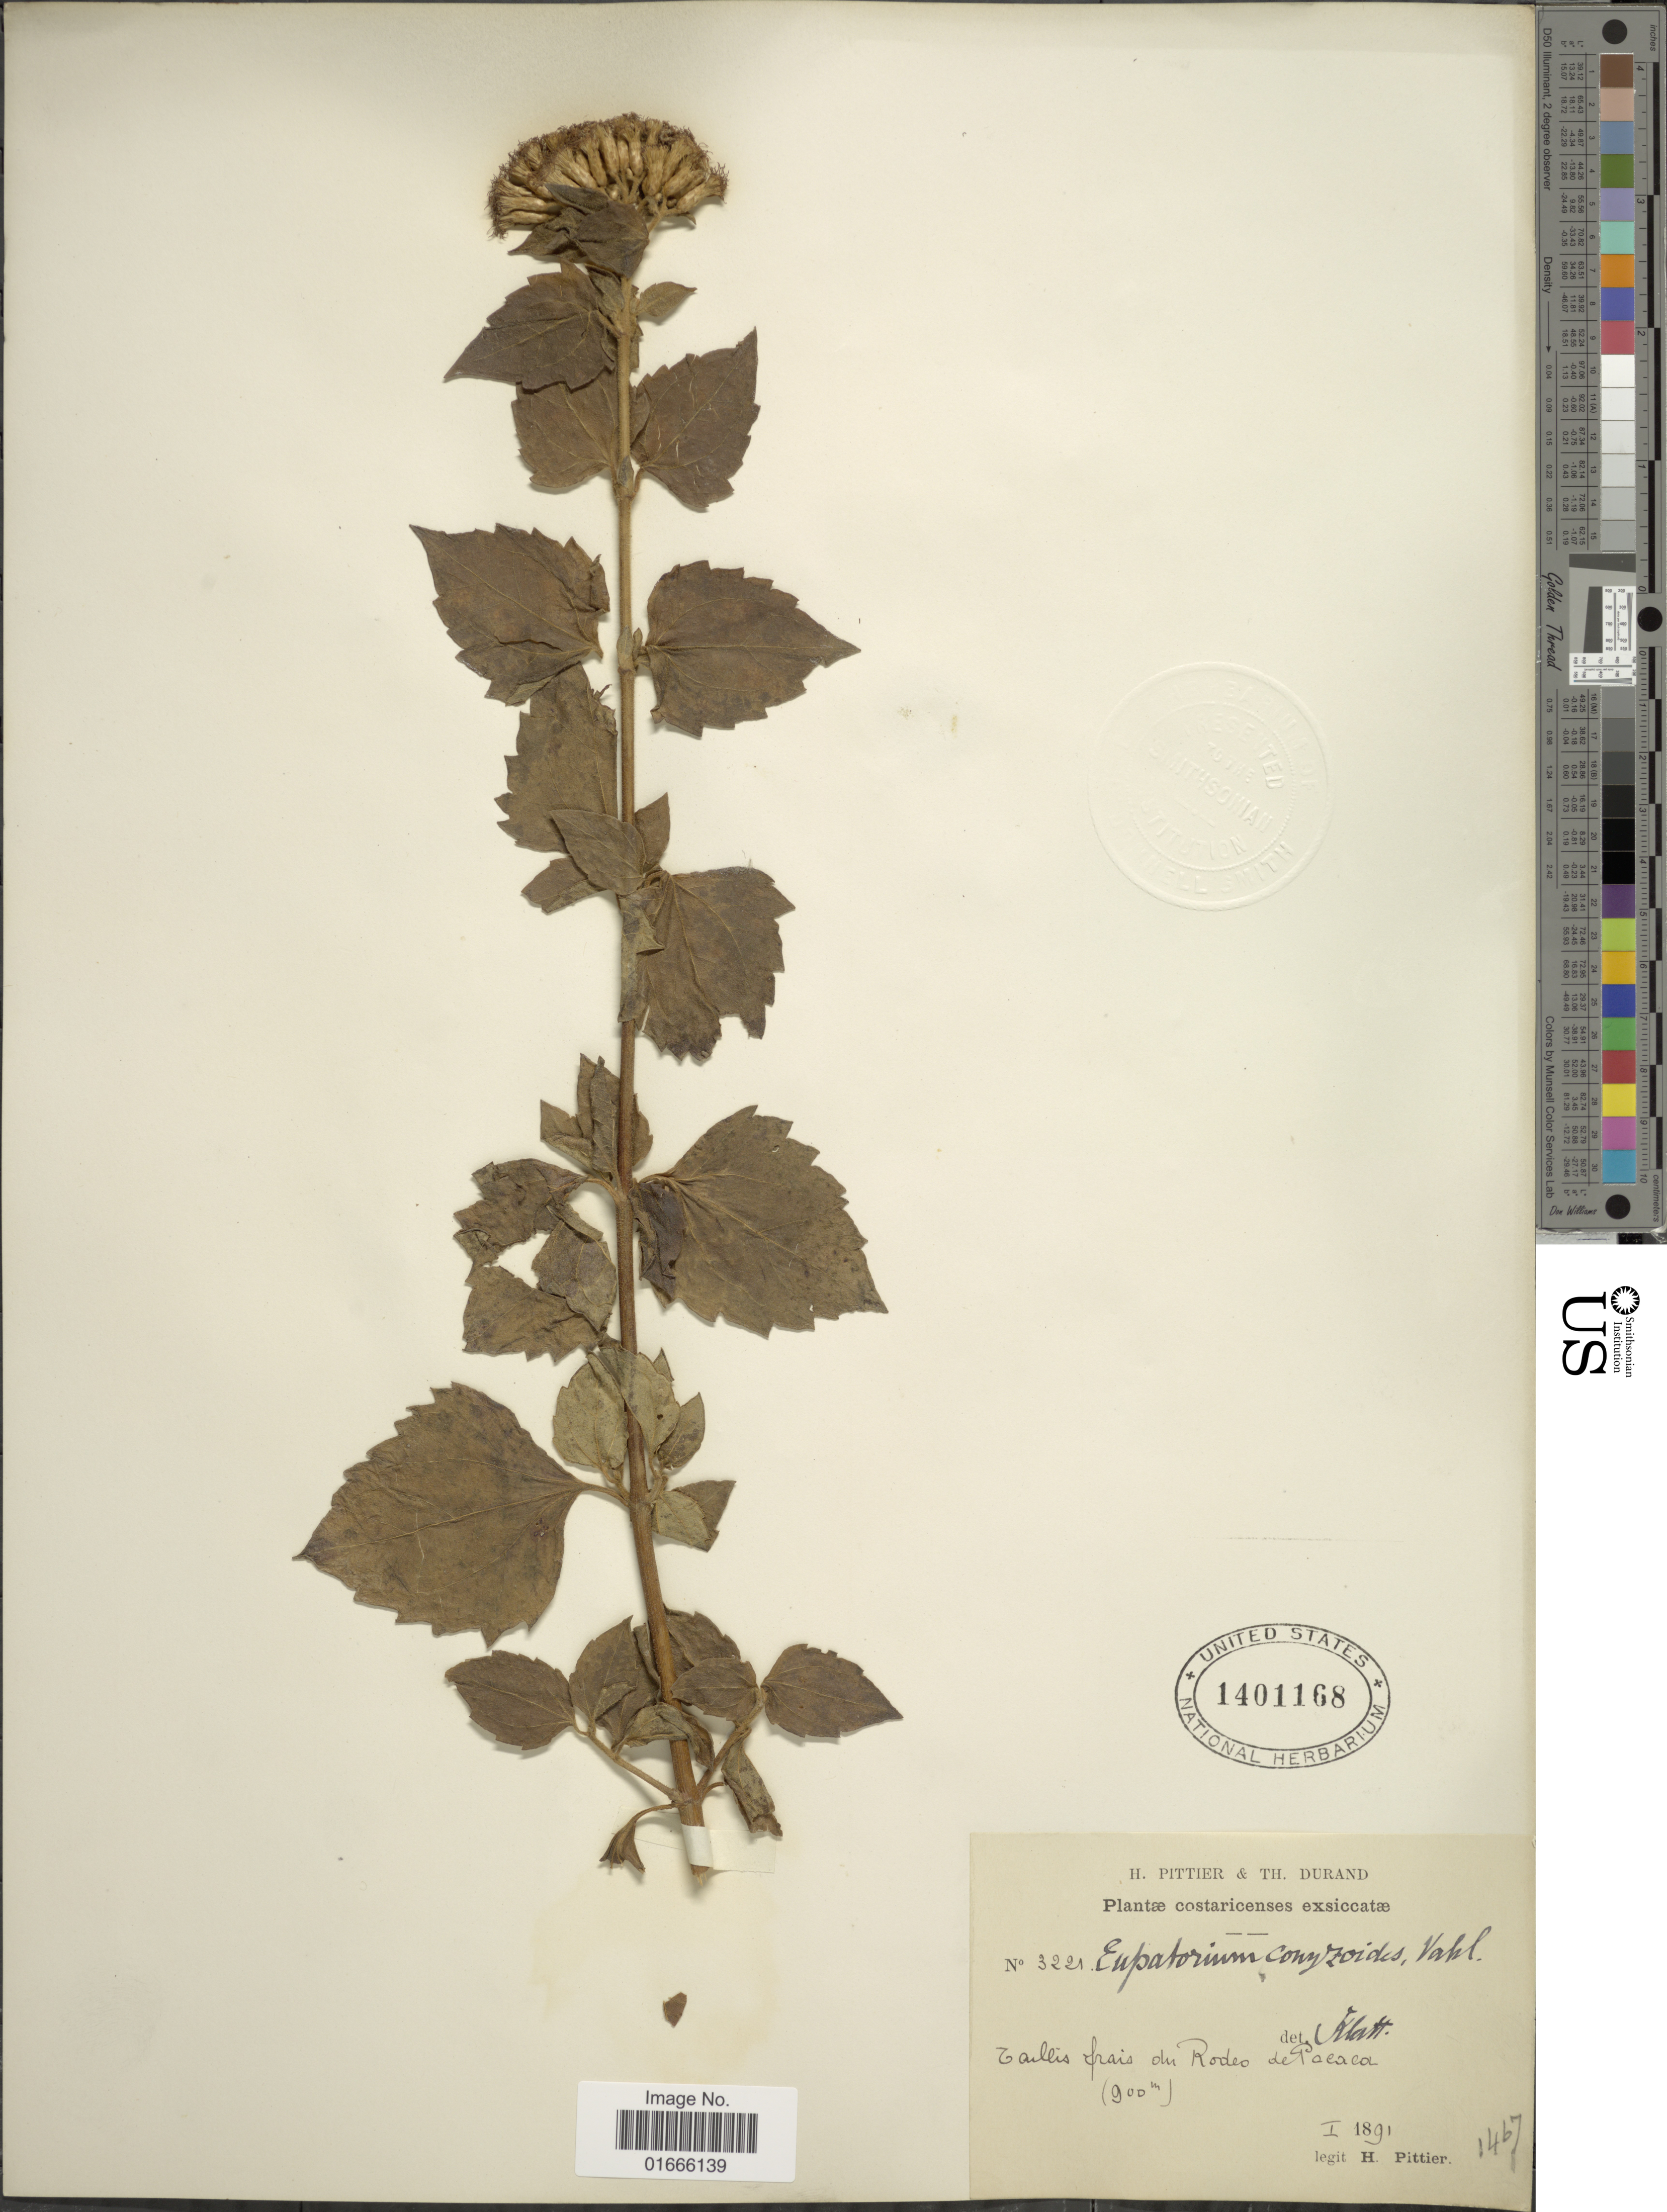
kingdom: Plantae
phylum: Tracheophyta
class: Magnoliopsida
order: Asterales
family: Asteraceae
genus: Chromolaena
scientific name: Chromolaena odorata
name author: (L.) R.M. King & H. Rob.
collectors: H. F. Pittier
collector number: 3221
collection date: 1891-01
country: Costa Rica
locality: Taillis frais du Rodeo de Pacaca [fresh copse of Rodeo de Pacaca]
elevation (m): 900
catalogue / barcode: US 1401168